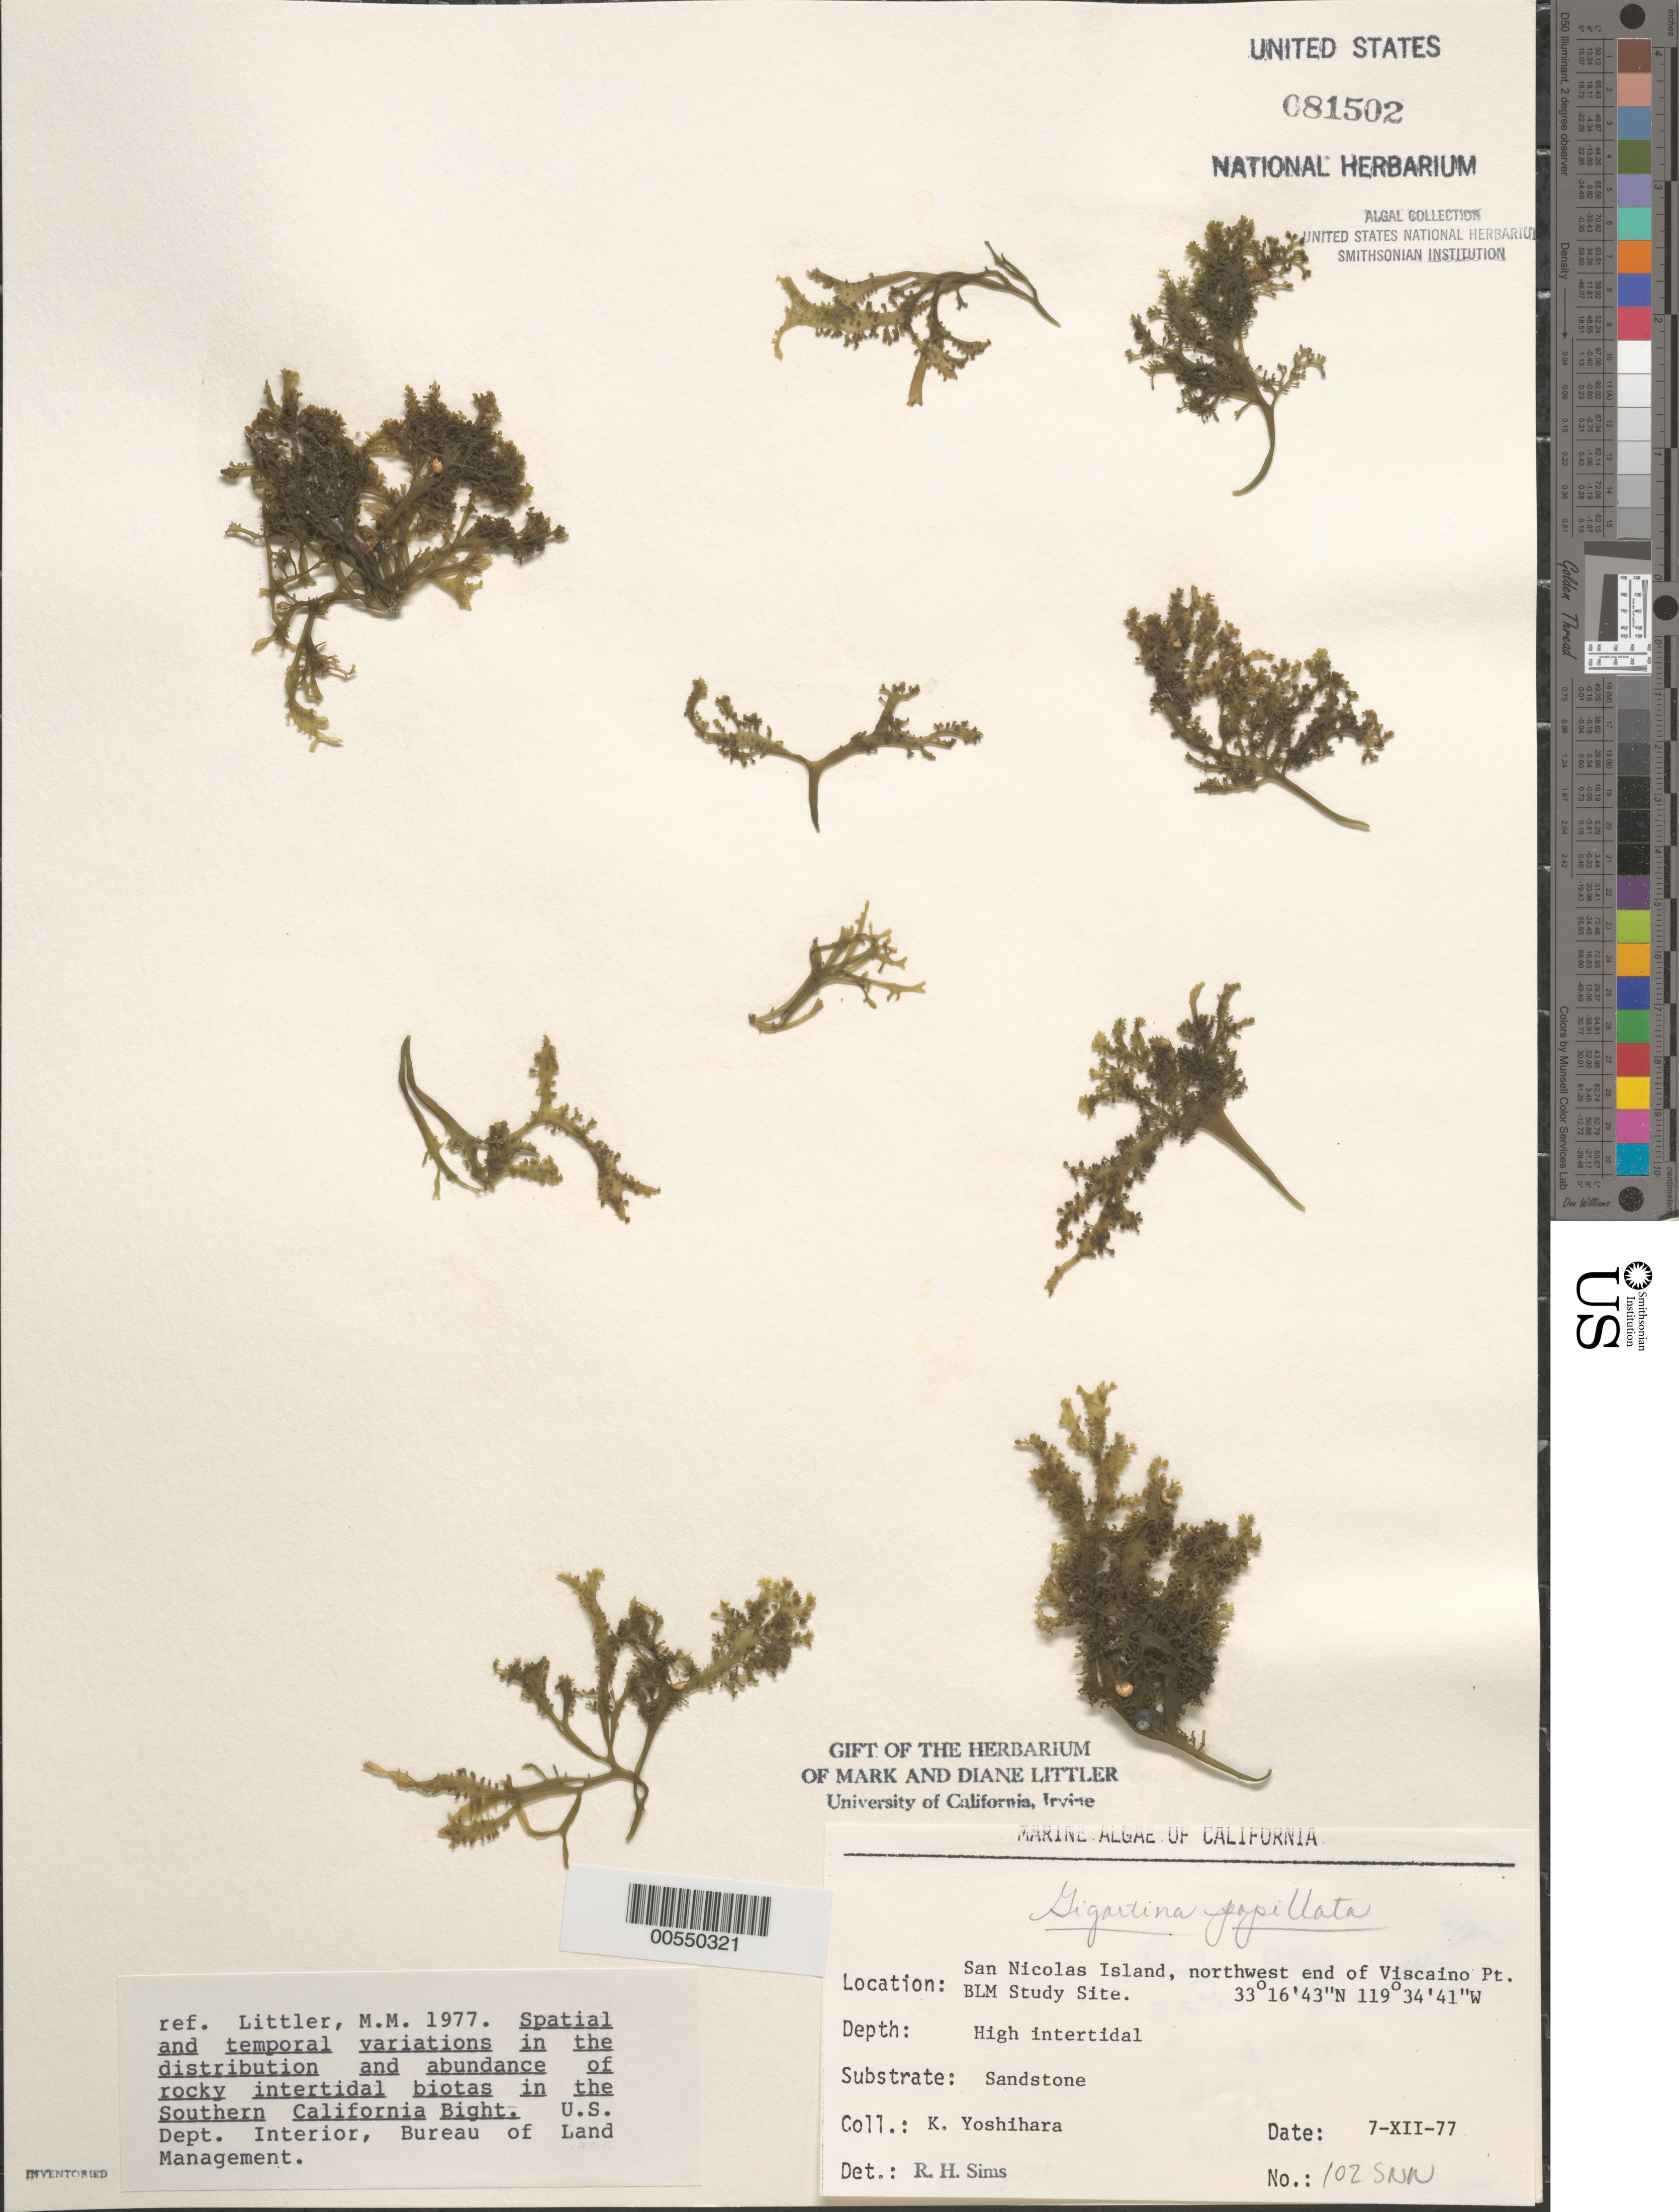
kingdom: Plantae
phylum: Rhodophyta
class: Florideophyceae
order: Gigartinales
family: Phyllophoraceae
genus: Mastocarpus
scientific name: Mastocarpus papillatus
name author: (C. Agardh) Kütz.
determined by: Algae name updating Project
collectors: K. Yoshihara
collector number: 102-snn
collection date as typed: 07 Dec 1977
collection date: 1977-12-07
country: United States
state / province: California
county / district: Ventura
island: San Nicolas Island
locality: Northwest end of Vizcaino Point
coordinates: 33 16'43"N, 119 16'41"W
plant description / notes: BLM-SOCALBIGHT Rocky Intertidal Survey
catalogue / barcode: US 81502